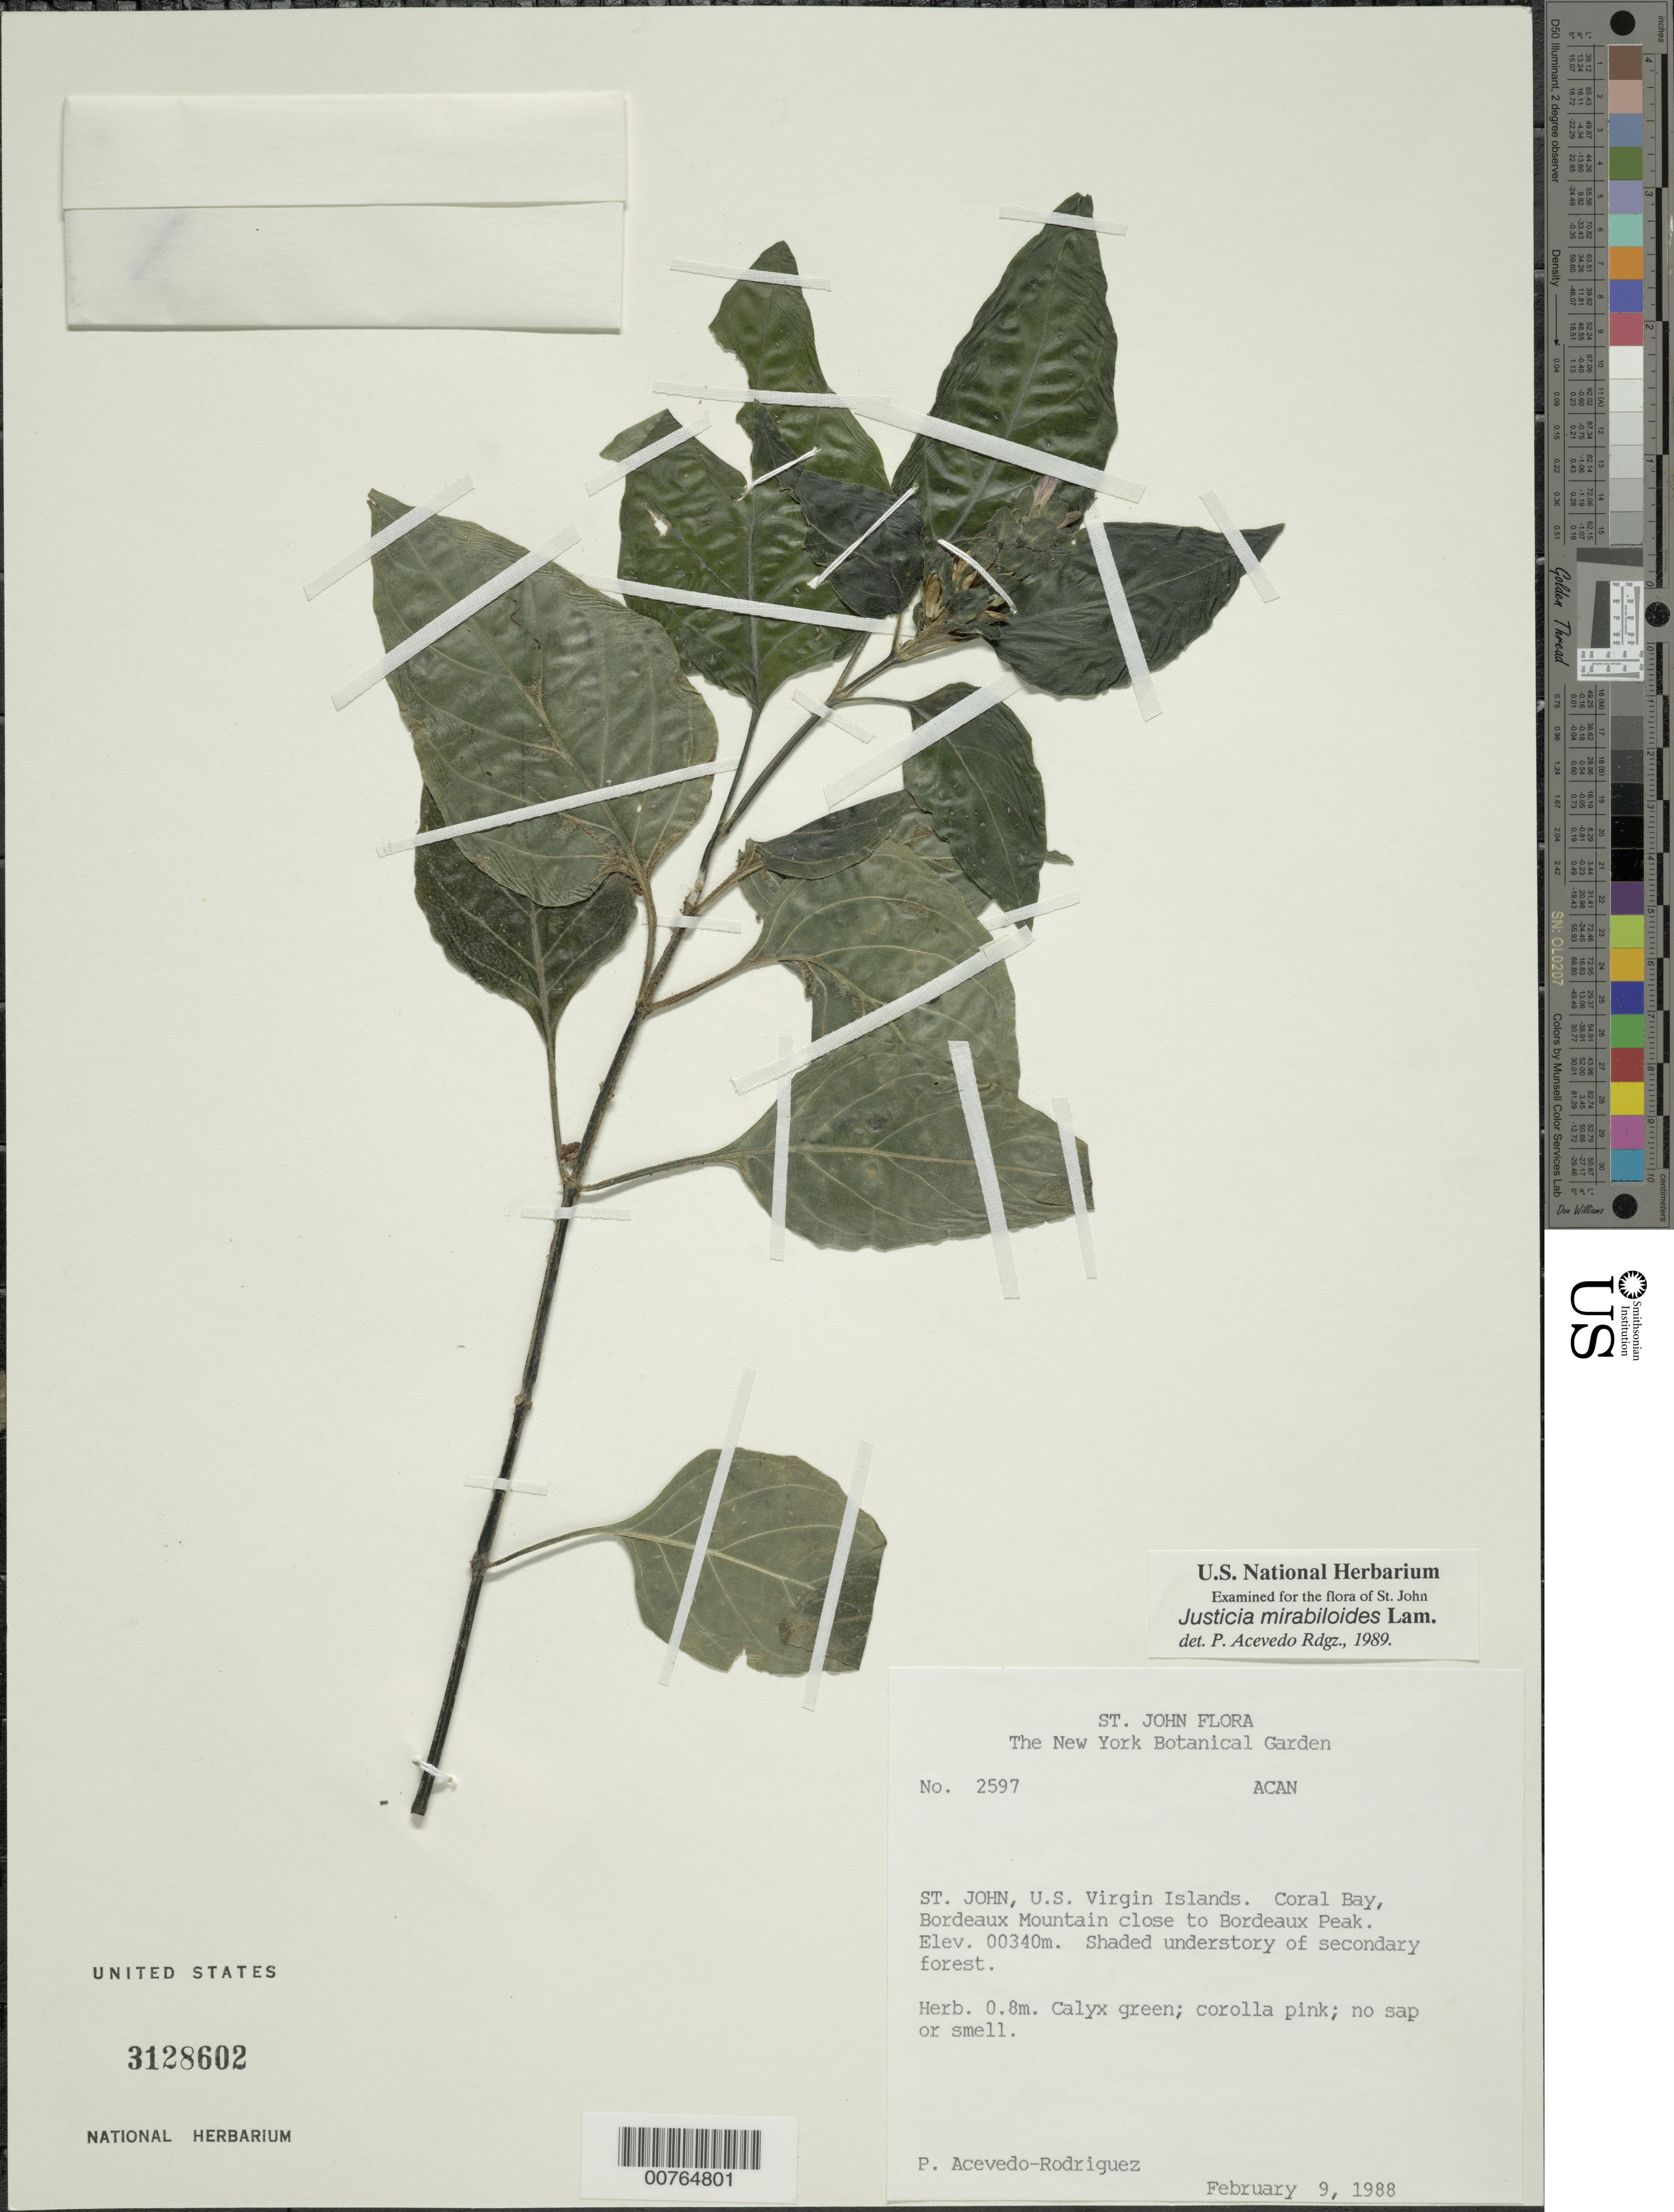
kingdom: Plantae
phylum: Tracheophyta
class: Magnoliopsida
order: Lamiales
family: Acanthaceae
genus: Justicia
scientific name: Justicia mirabiloides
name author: Lam.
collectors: P. Acevedo-Rodr.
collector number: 2597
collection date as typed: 09 Feb 1988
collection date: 1988-02-09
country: U.S. Virgin Islands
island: St. John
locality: Coral Bay Quarter; Bordeaux Mountain near Bordeaux Peak.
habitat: Shaded understory of secondary forest.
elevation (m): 340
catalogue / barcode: US 3128602